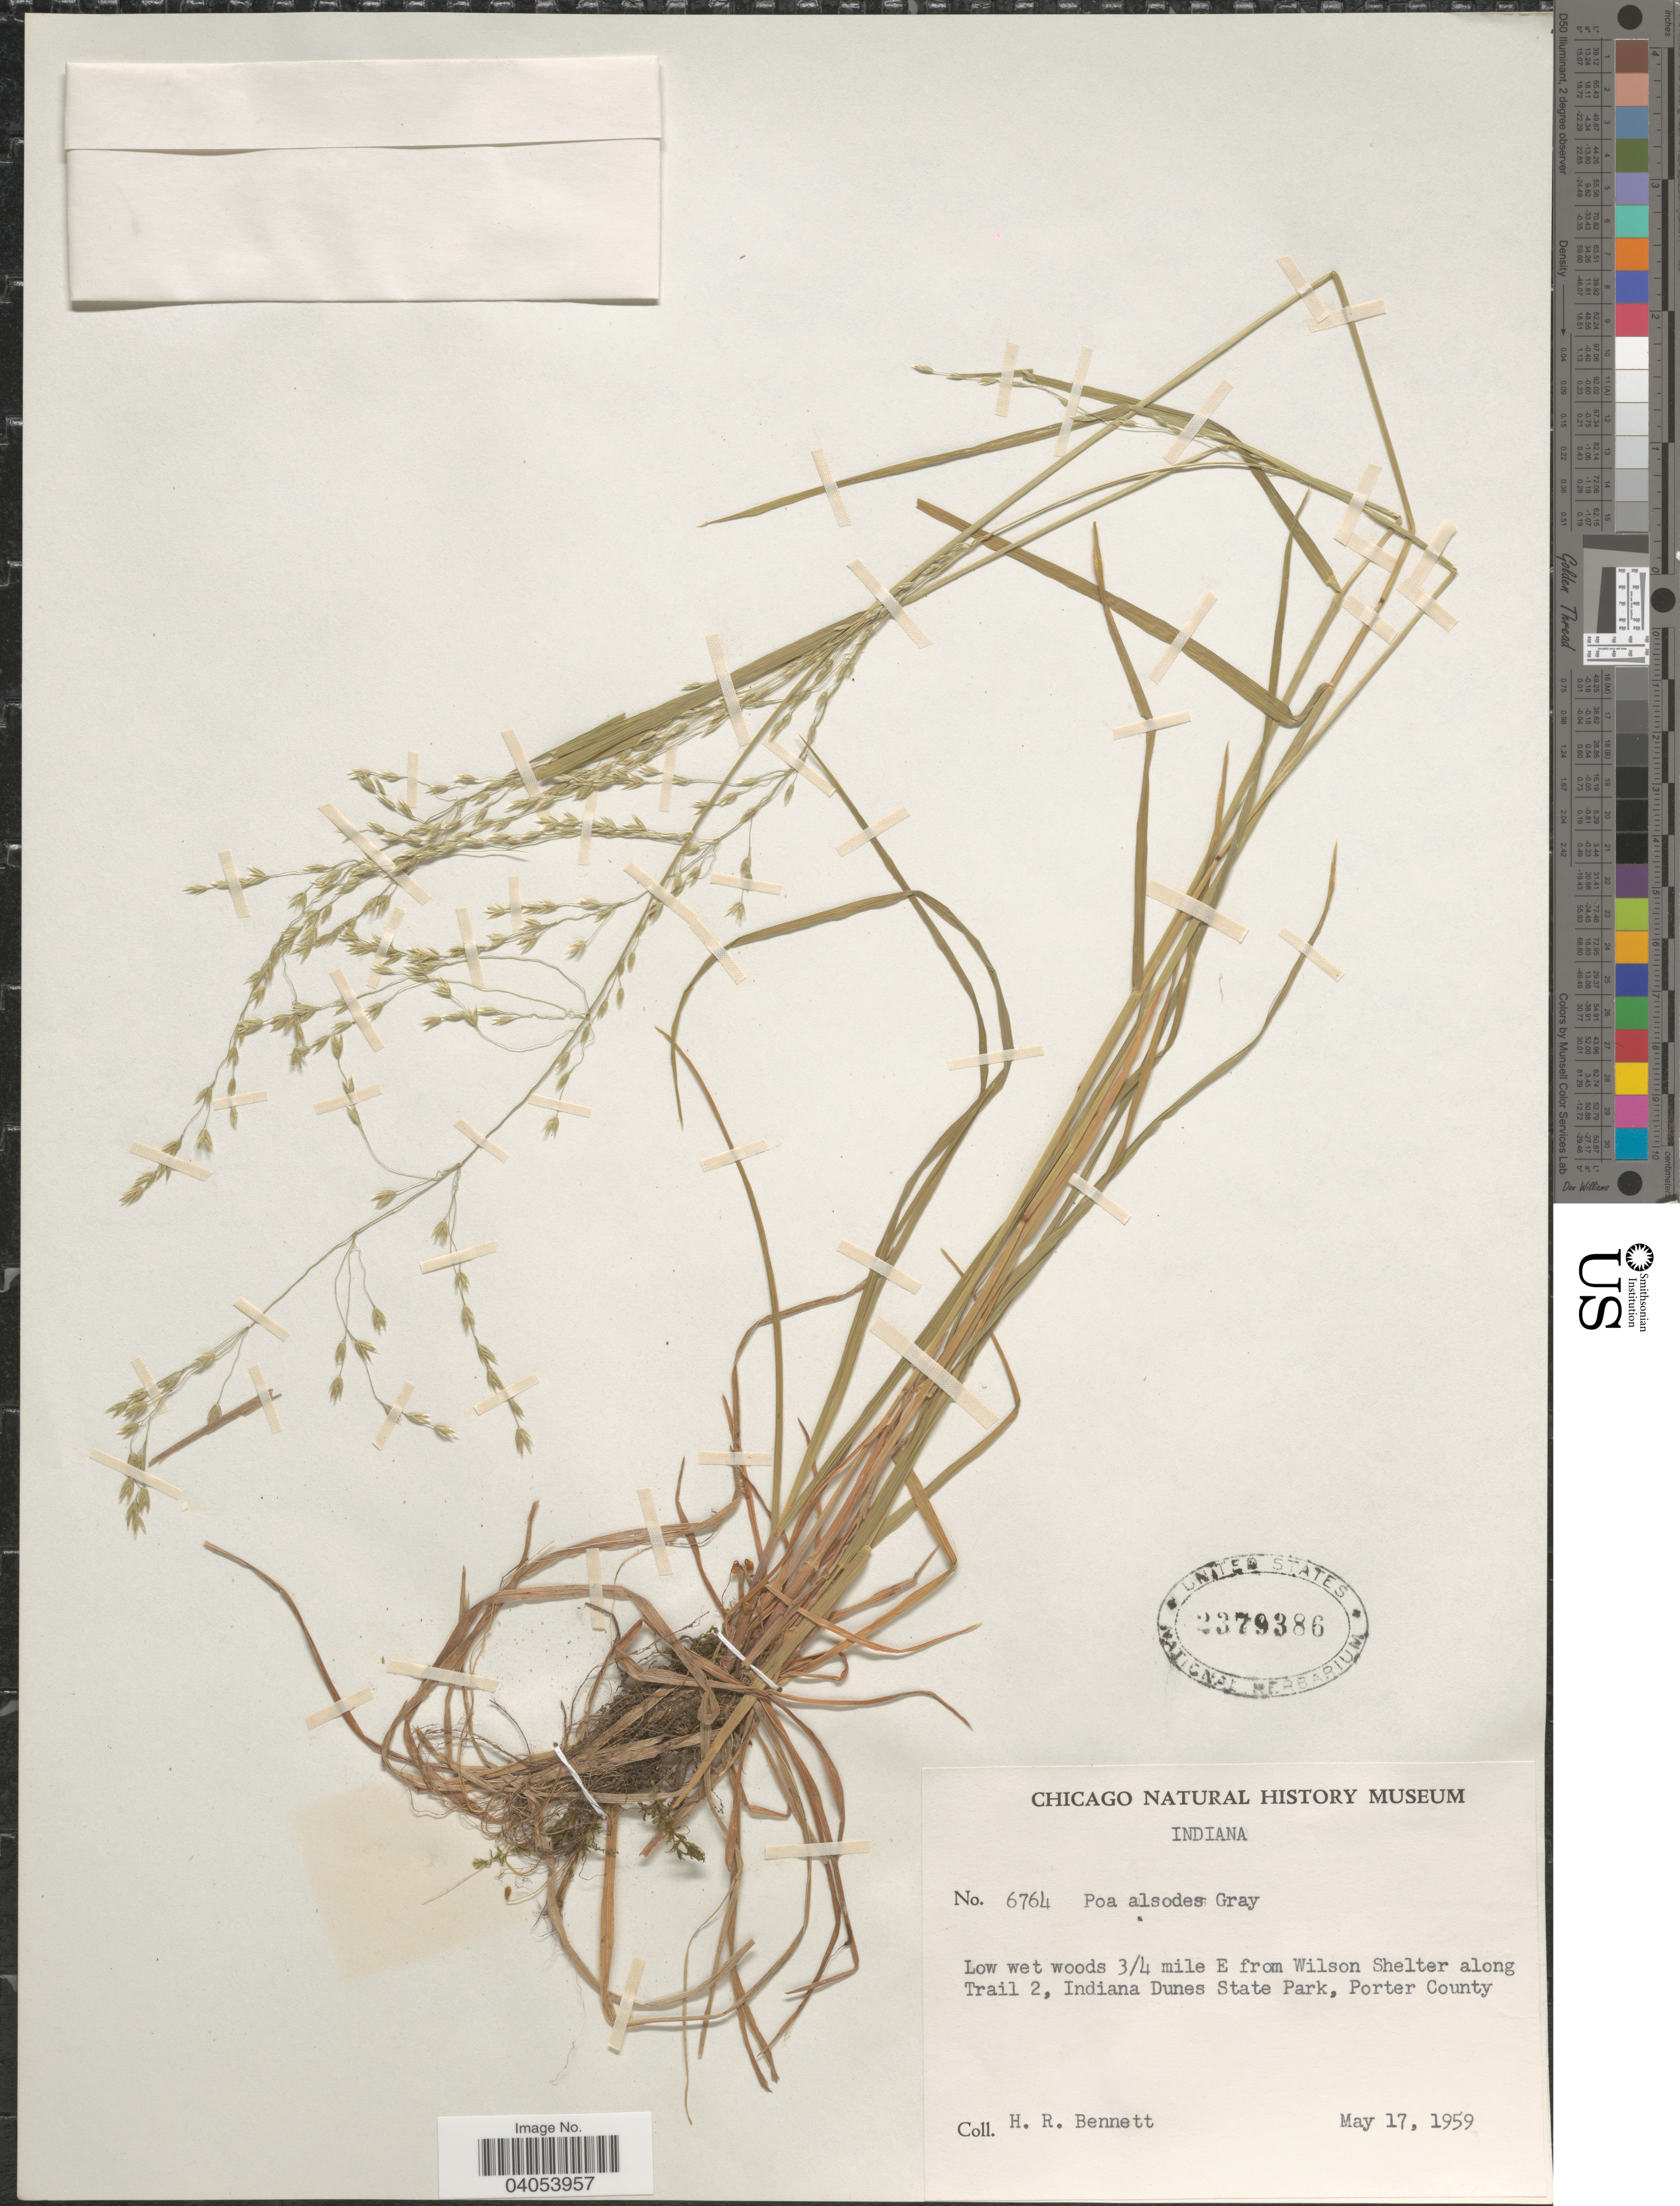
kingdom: Plantae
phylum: Tracheophyta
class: Liliopsida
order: Poales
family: Poaceae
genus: Poa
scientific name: Poa alsodes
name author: A. Gray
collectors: H. R. Bennett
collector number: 6764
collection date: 1959-05-17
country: United States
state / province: Indiana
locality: ¾ mile E from Wilson Shelter along Trail 2, Indiana Dunes State Park, Porter County.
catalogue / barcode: US 2379386